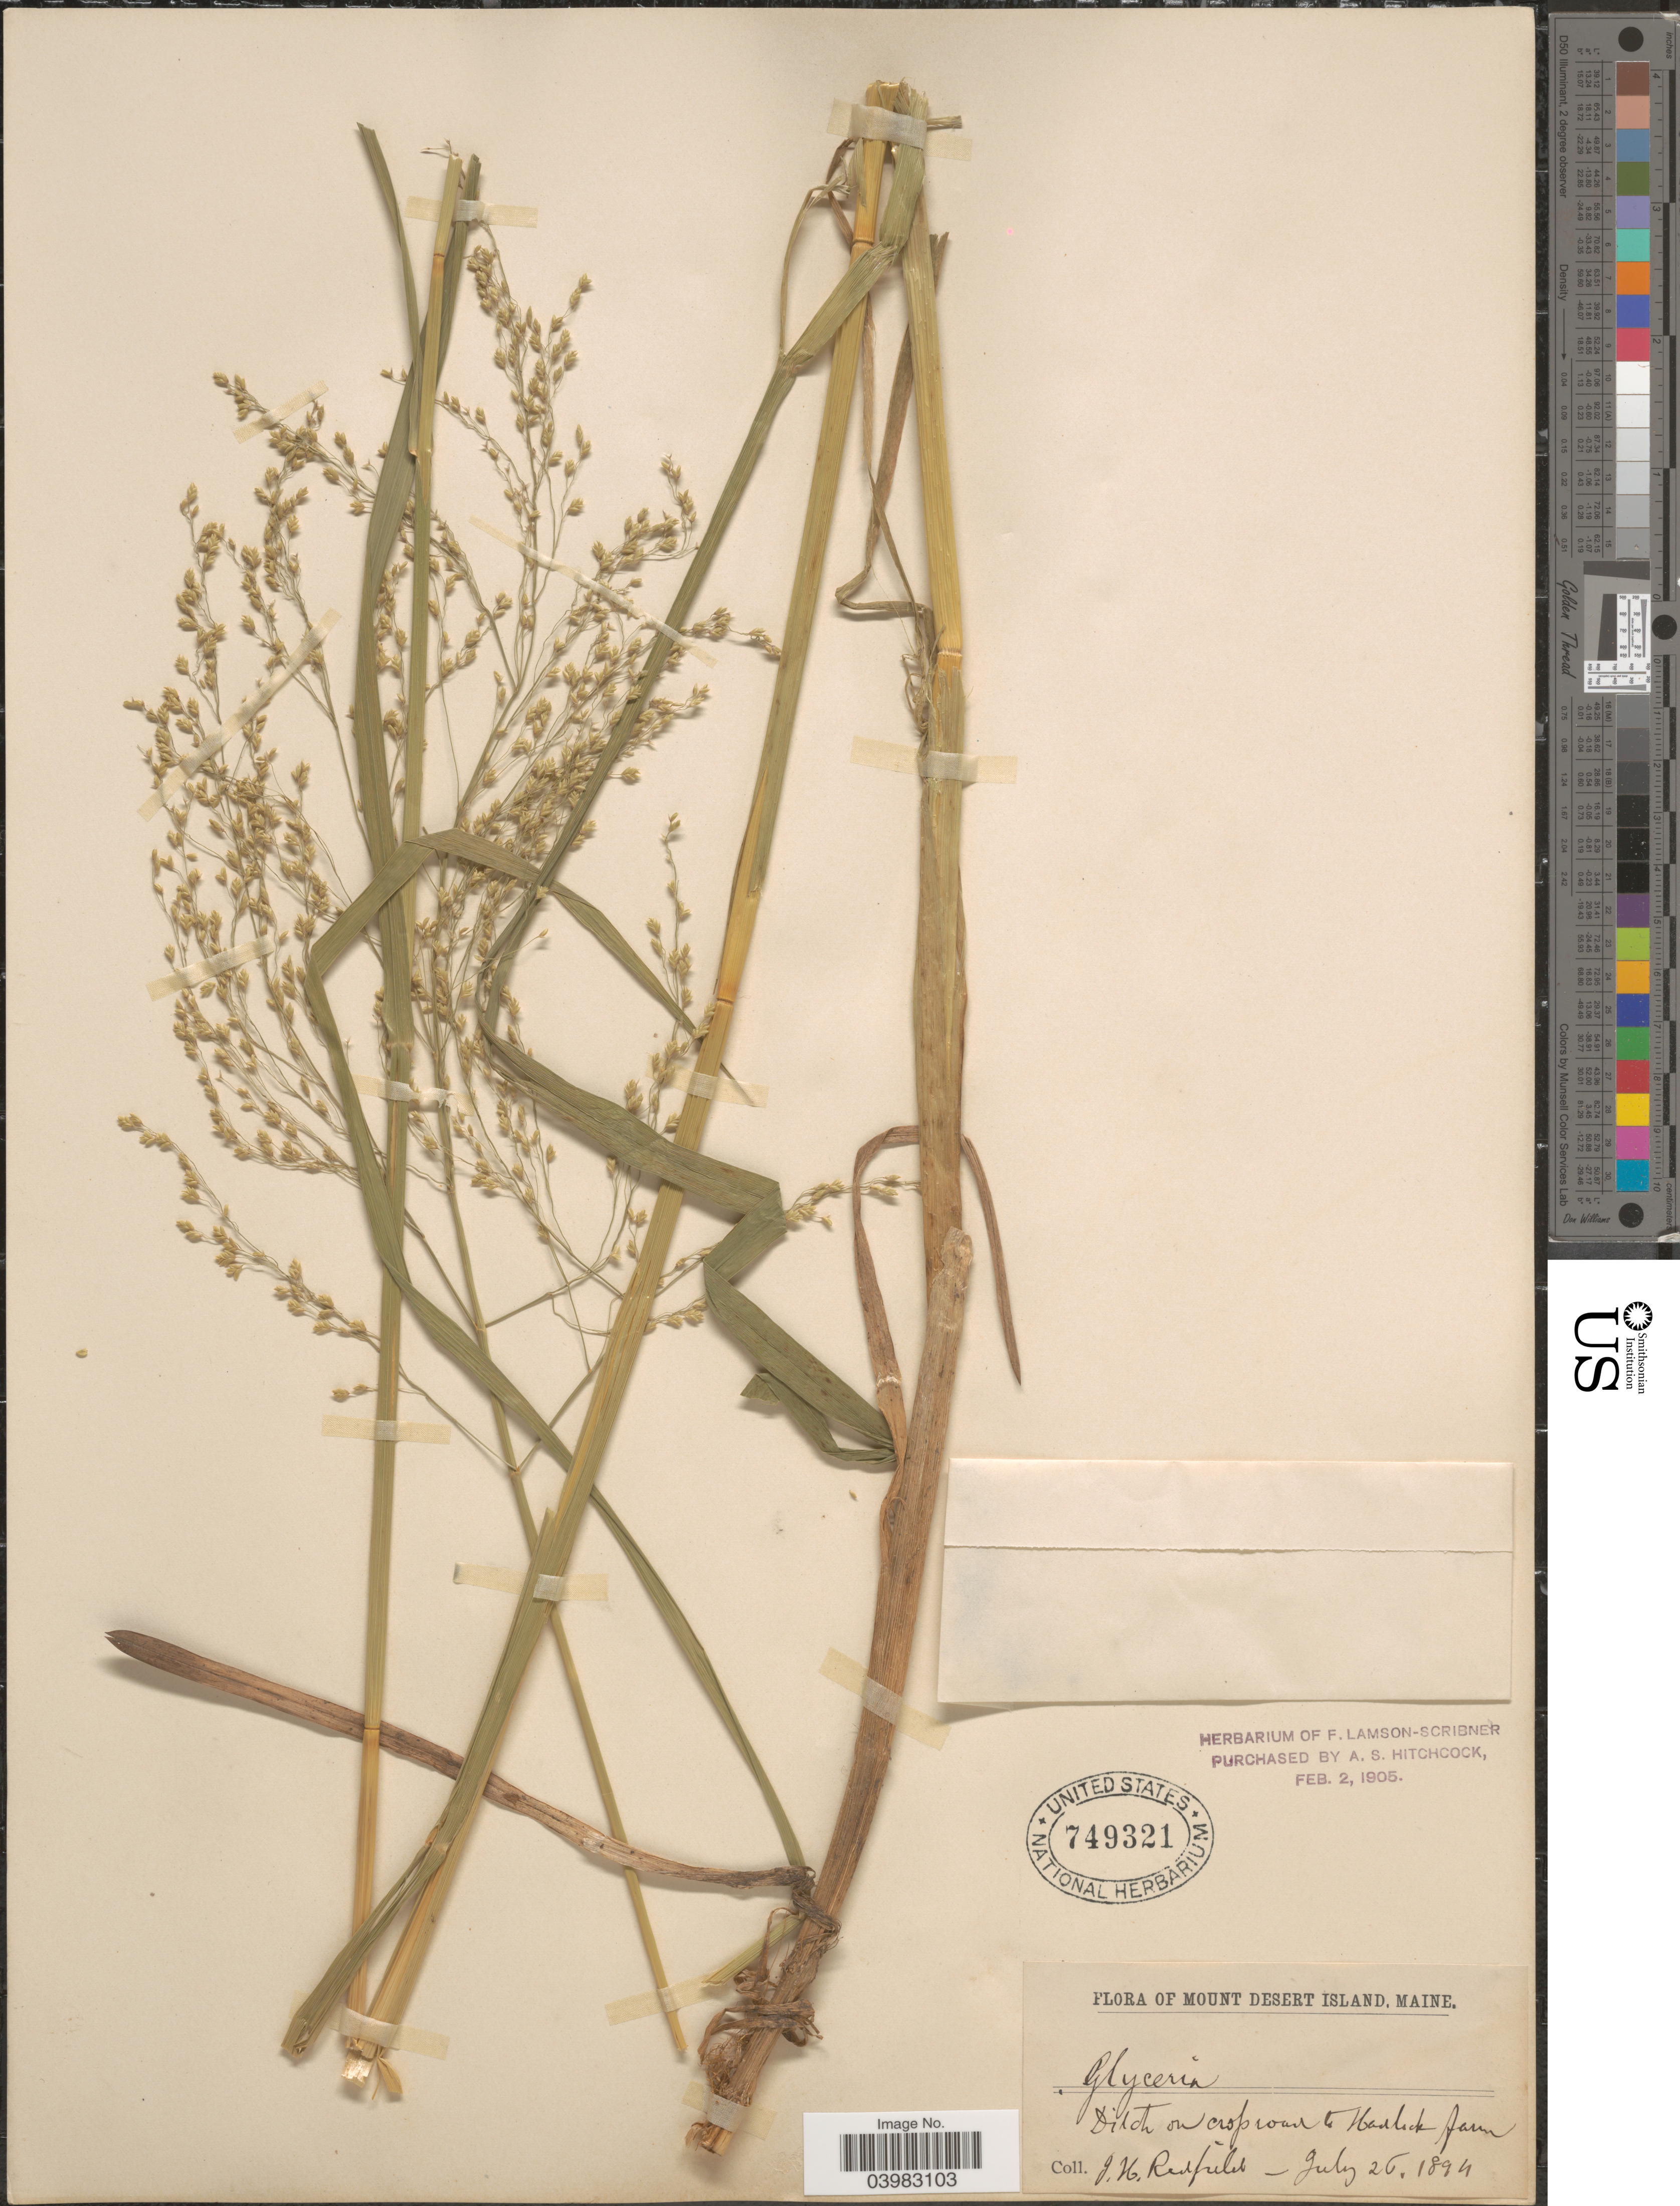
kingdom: Plantae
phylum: Tracheophyta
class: Liliopsida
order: Poales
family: Poaceae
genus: Glyceria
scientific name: Glyceria canadensis var. laxa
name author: (Scribn.) Hitchc.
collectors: J. Redfield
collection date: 1894-07-26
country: United States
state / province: Maine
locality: Mount Desert Island. Ditch on crop road to Hadlock farm.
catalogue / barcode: US 749321